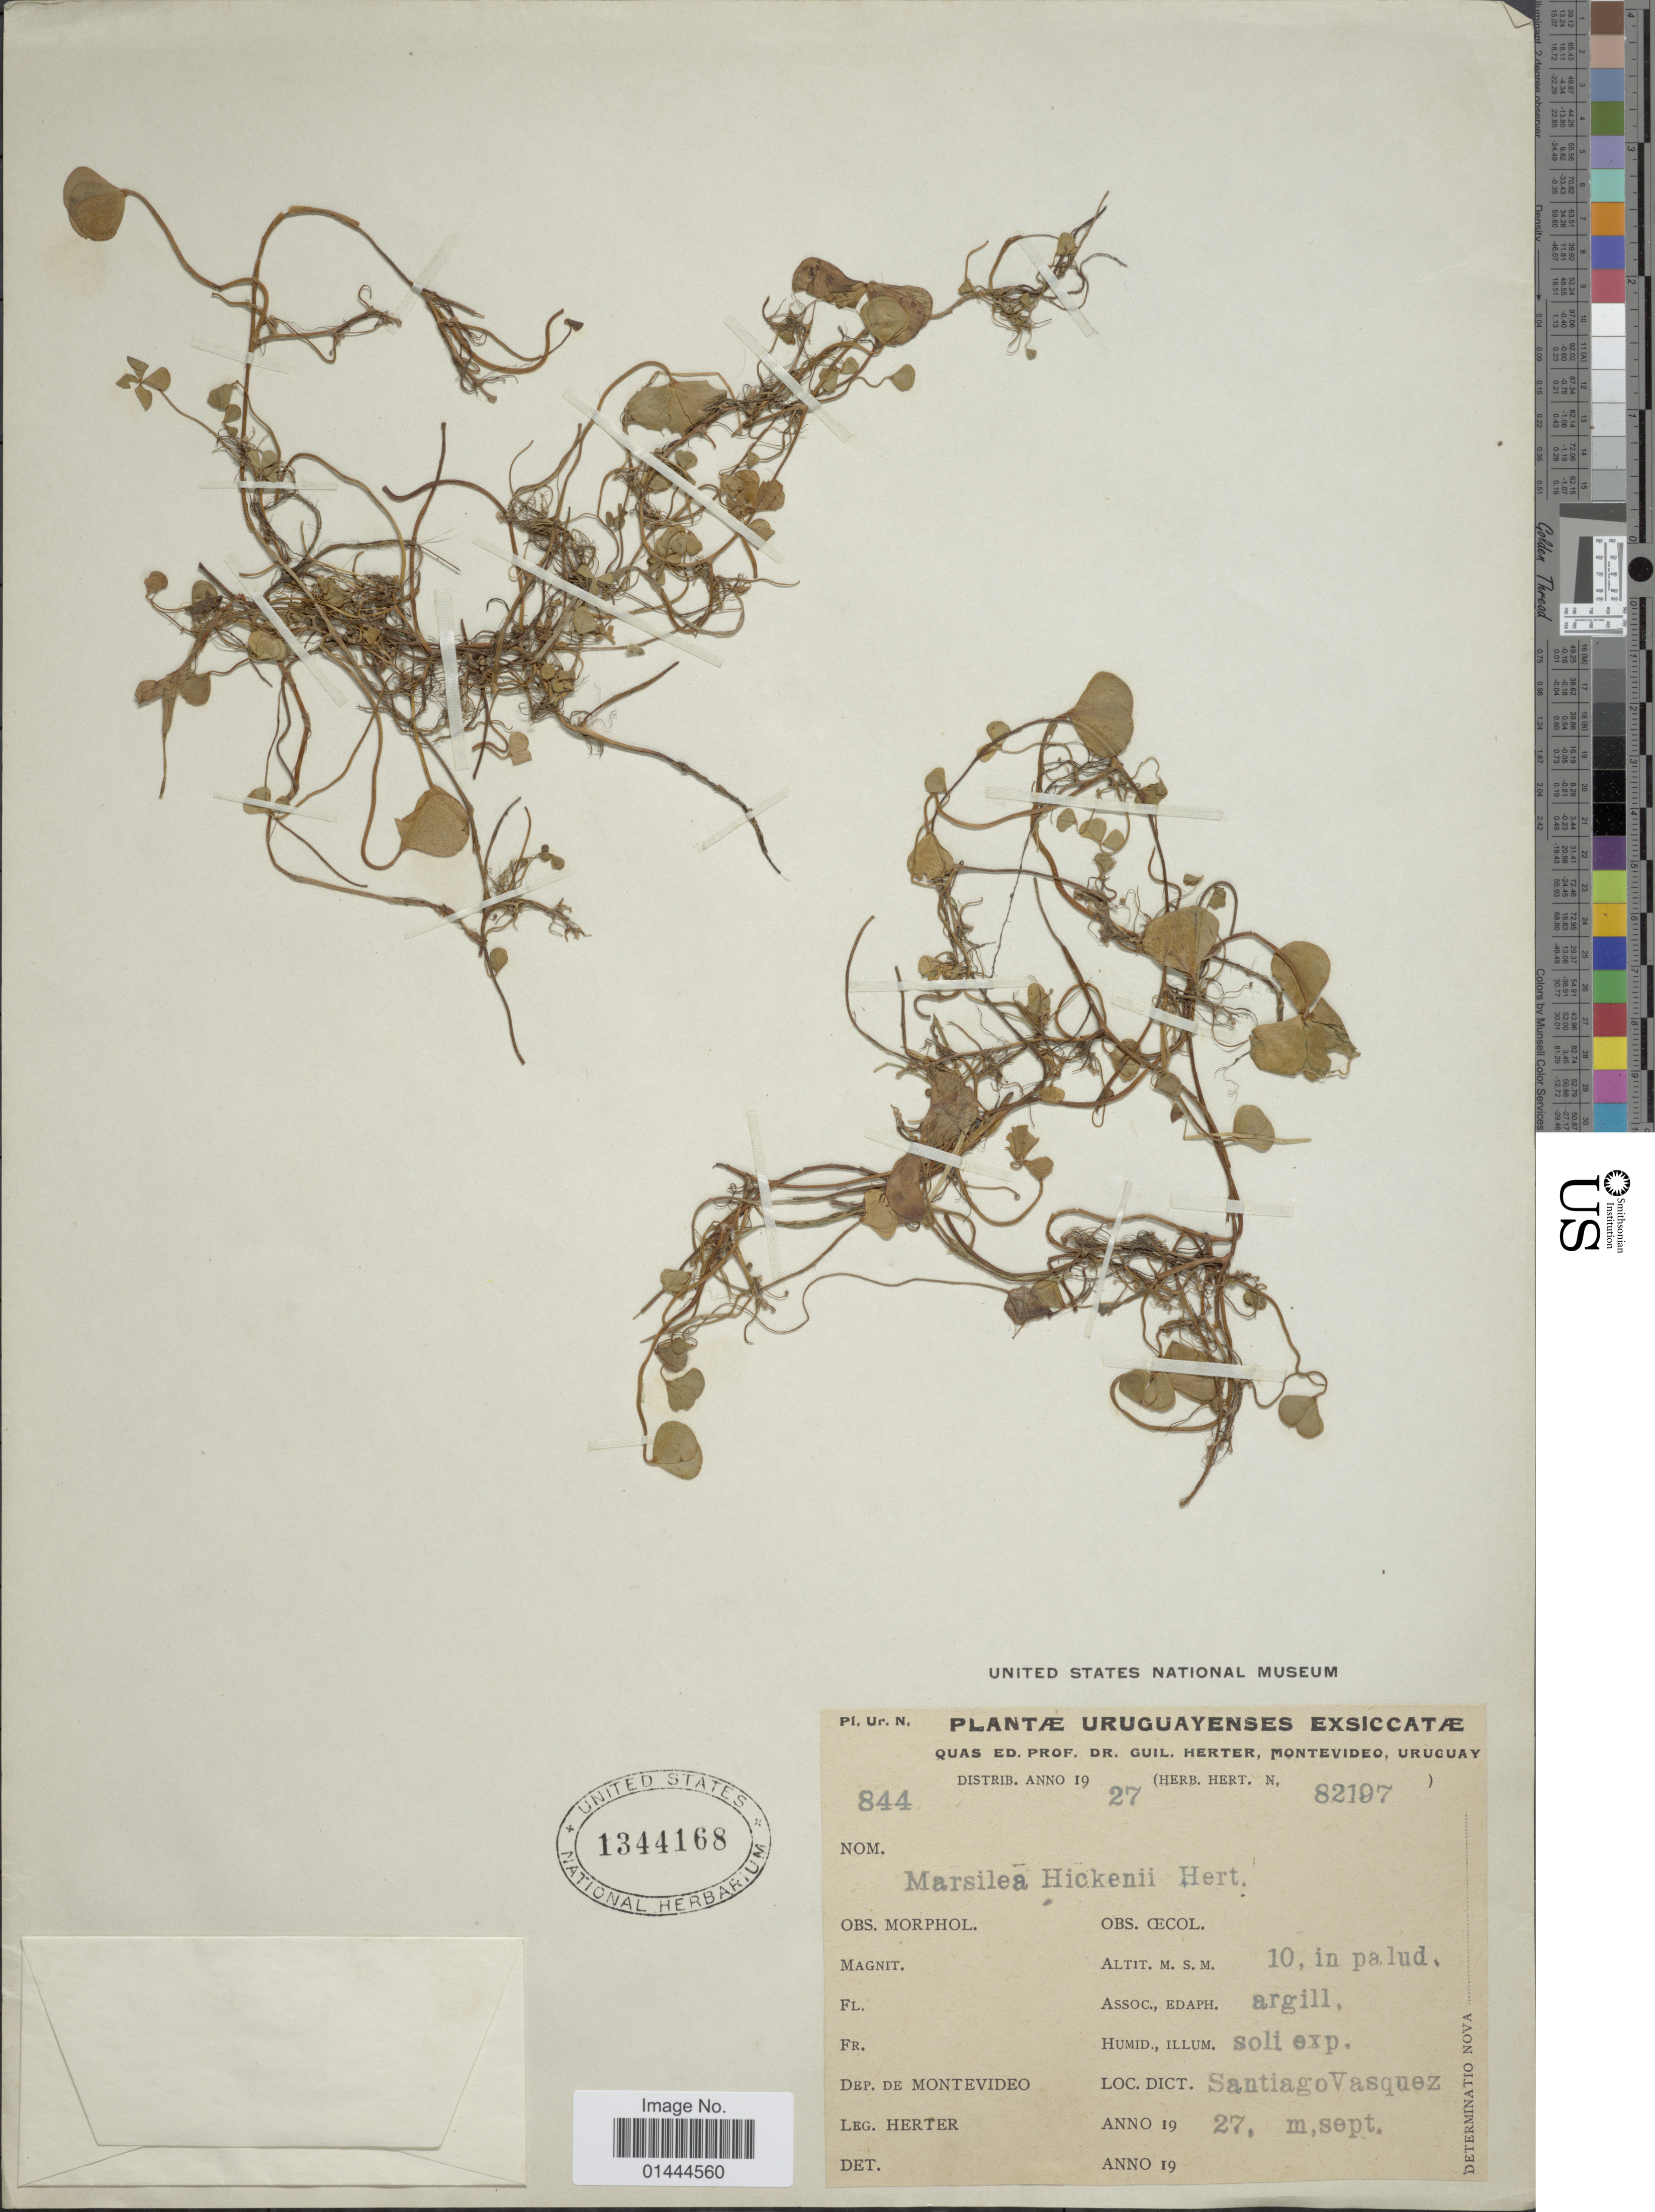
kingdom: Plantae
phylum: Tracheophyta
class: Polypodiopsida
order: Salviniales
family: Marsileaceae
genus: Marsilea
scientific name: Marsilea mollis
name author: B.L. Rob. & Fernald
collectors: W. G. Herter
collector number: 844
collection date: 1927-09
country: Uruguay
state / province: Montevideo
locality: Santiago Vasquez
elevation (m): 10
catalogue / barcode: US 1344168